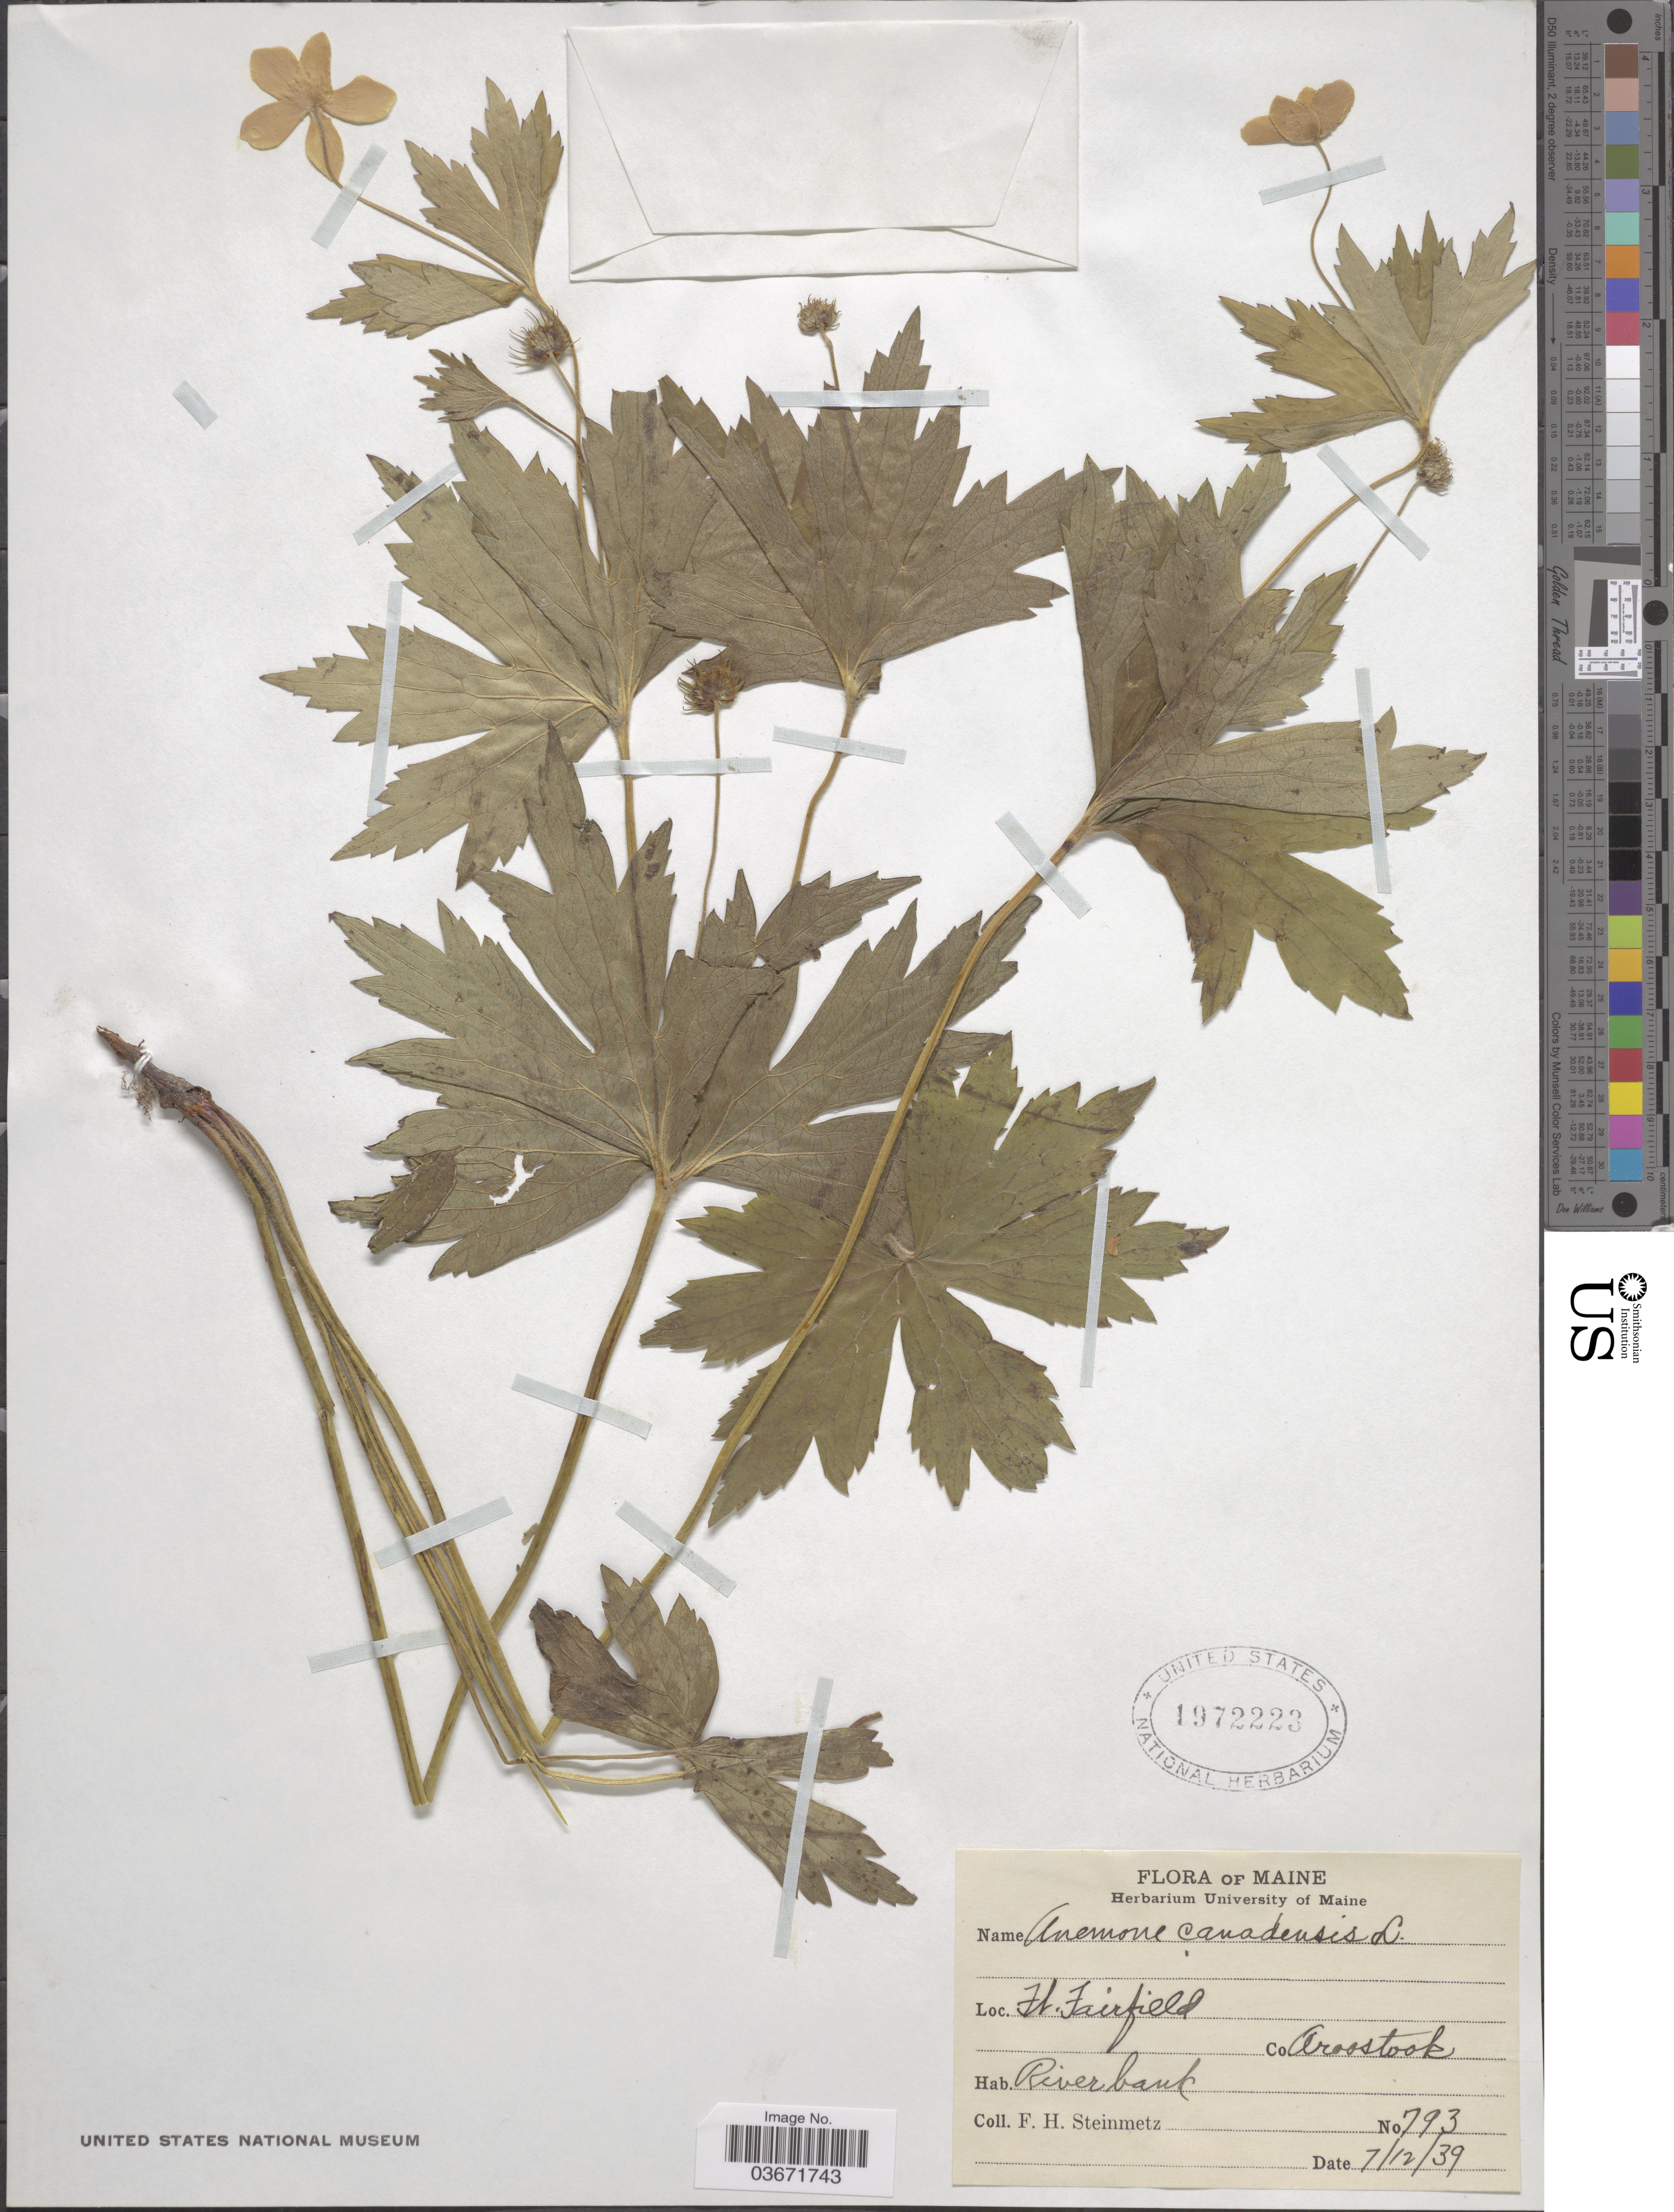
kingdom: Plantae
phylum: Tracheophyta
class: Magnoliopsida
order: Ranunculales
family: Ranunculaceae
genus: Anemone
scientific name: Anemone canadensis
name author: L.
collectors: F. H. Steinmetz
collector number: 793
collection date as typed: Transcribed d/m/y: 12/7/39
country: United States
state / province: Maine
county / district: Aroostook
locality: Ft. Fairfield, Co. Aroostook.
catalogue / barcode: US 1972223